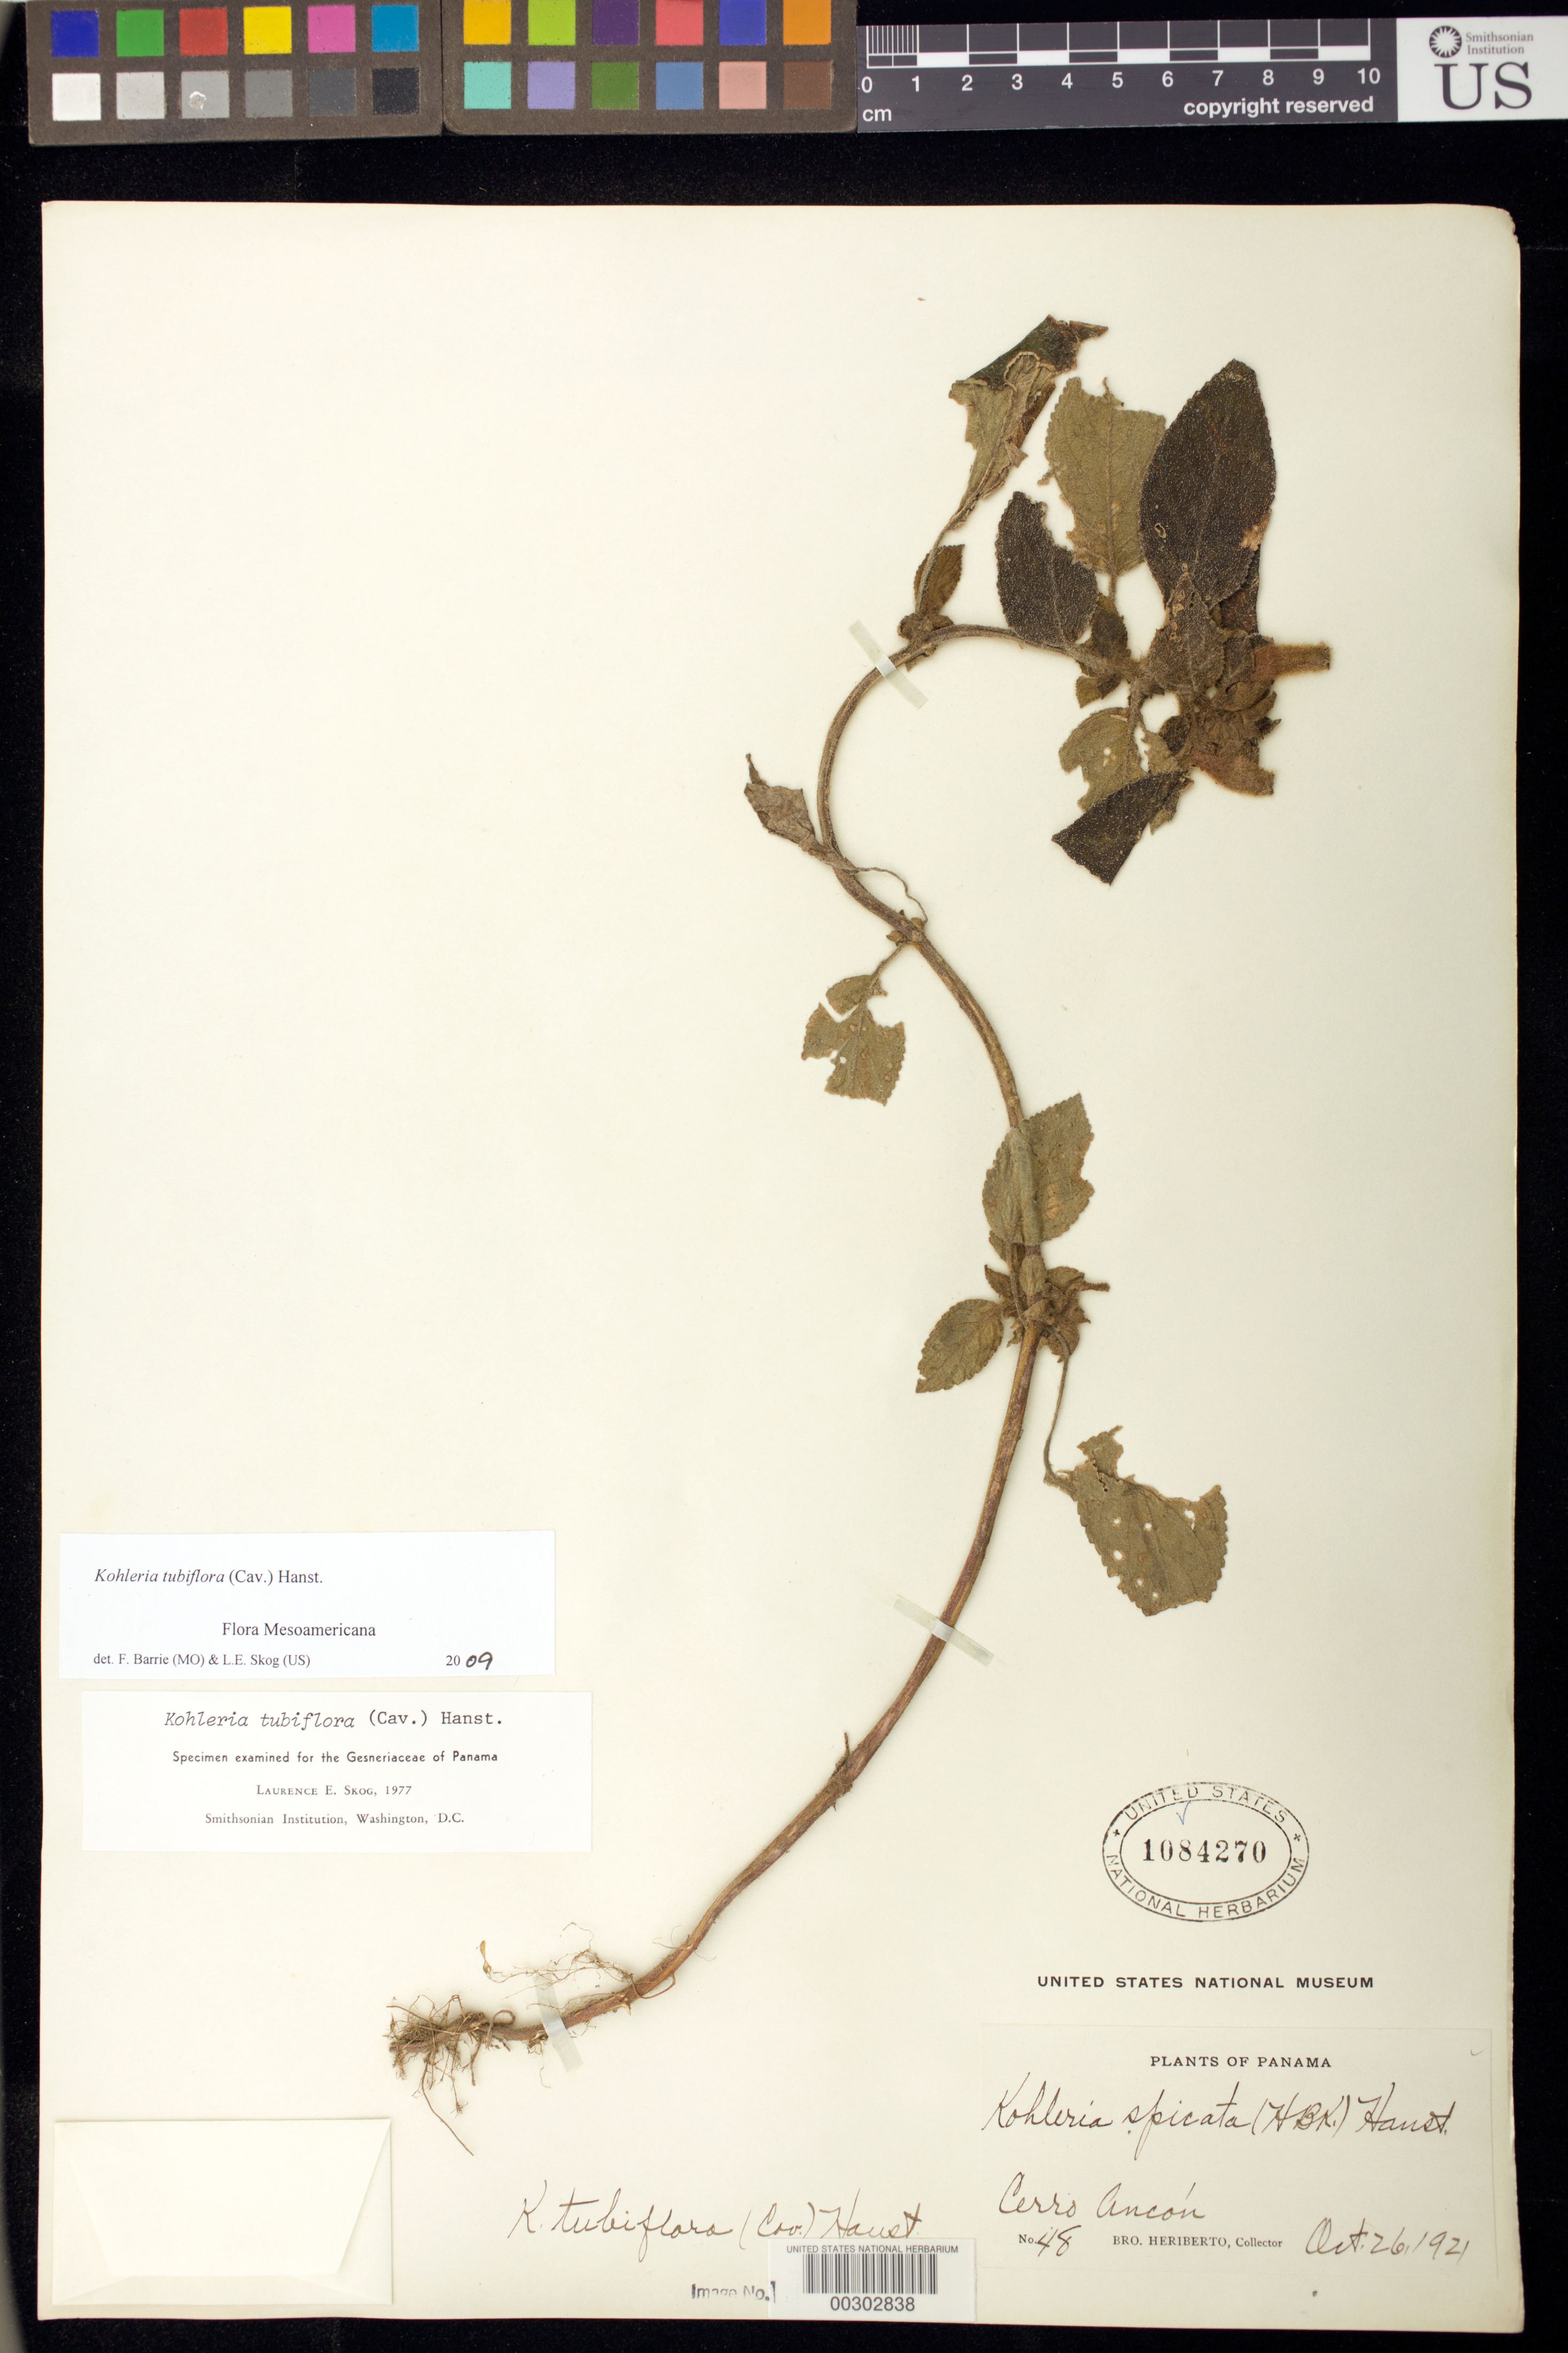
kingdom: Plantae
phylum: Tracheophyta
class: Magnoliopsida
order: Lamiales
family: Gesneriaceae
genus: Kohleria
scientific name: Kohleria tubiflora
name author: (Cav.) Hanst.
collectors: B. Herbierto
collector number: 48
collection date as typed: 26 Oct 1921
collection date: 1921-10-26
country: Panama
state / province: Panamá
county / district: Canal Zone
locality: Cerro Ancon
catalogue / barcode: US 1084270